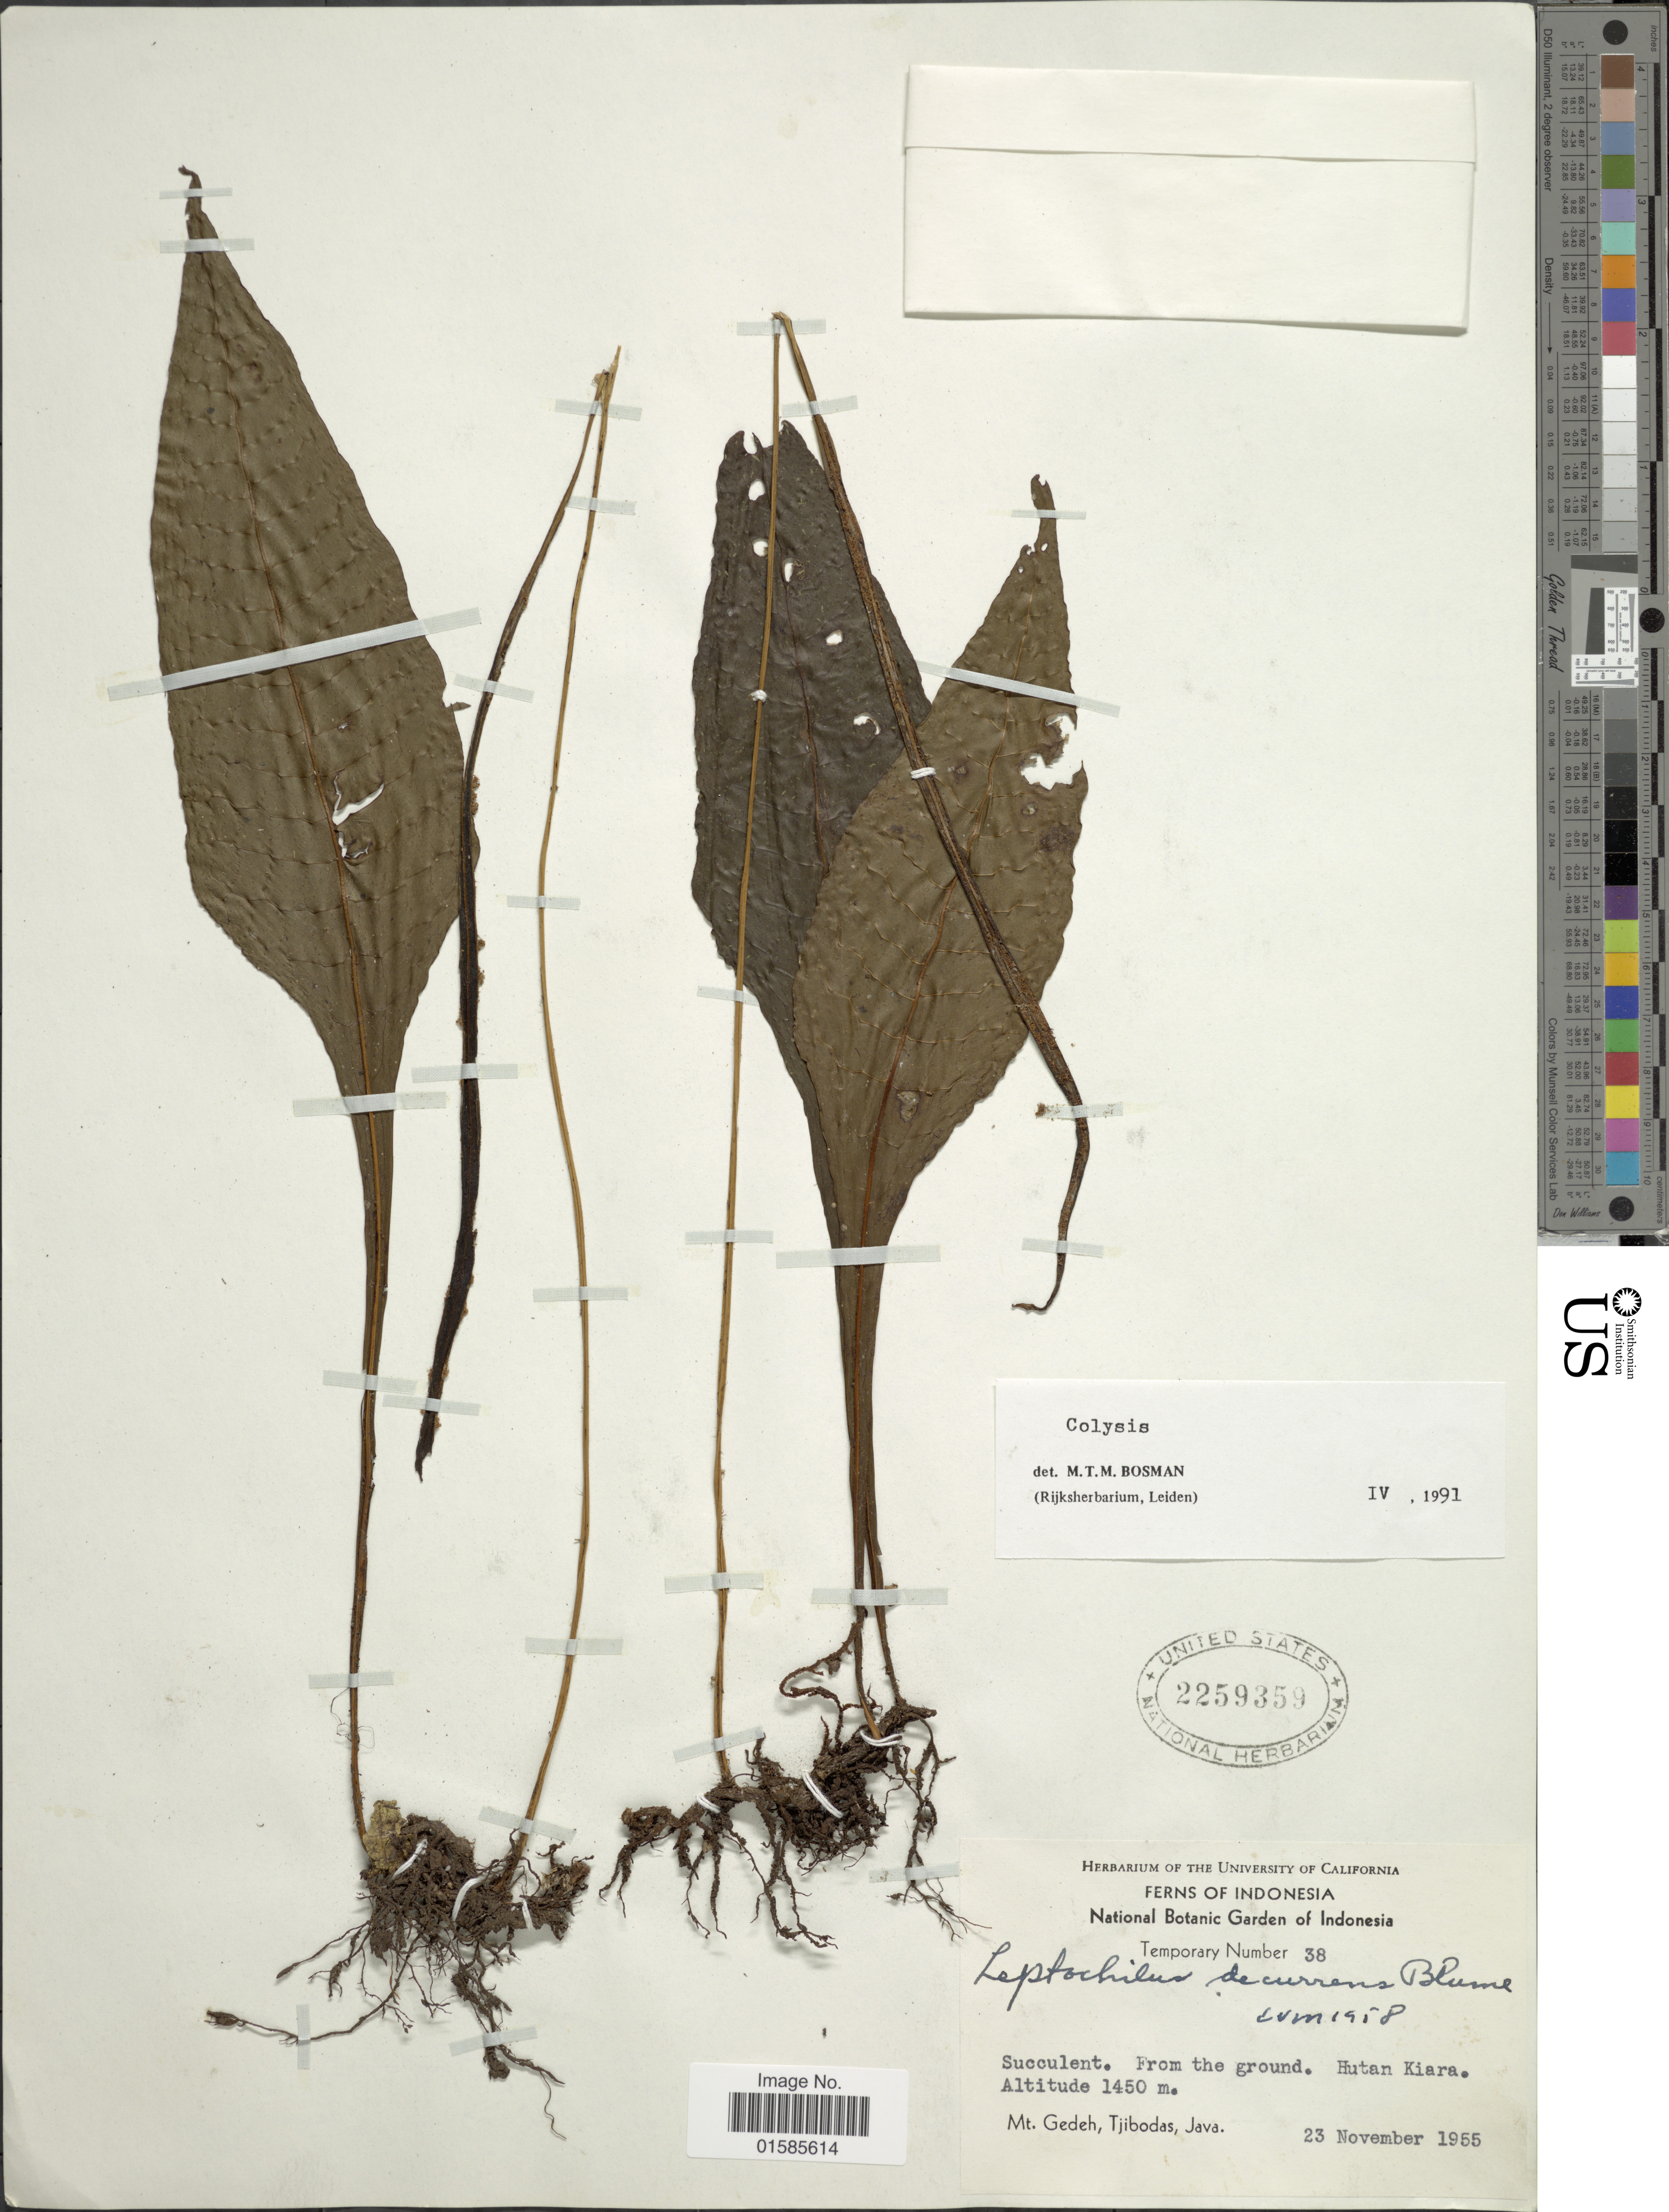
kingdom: Plantae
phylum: Tracheophyta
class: Polypodiopsida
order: Polypodiales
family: Polypodiaceae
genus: Leptochilus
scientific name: Leptochilus decurrens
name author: Blume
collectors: ex herb. Univ. of California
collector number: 38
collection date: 1955-11-23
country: Indonesia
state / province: Java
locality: Hutan Kiara, Mt gedeh, Tjibodas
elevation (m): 1450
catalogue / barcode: US 2259359